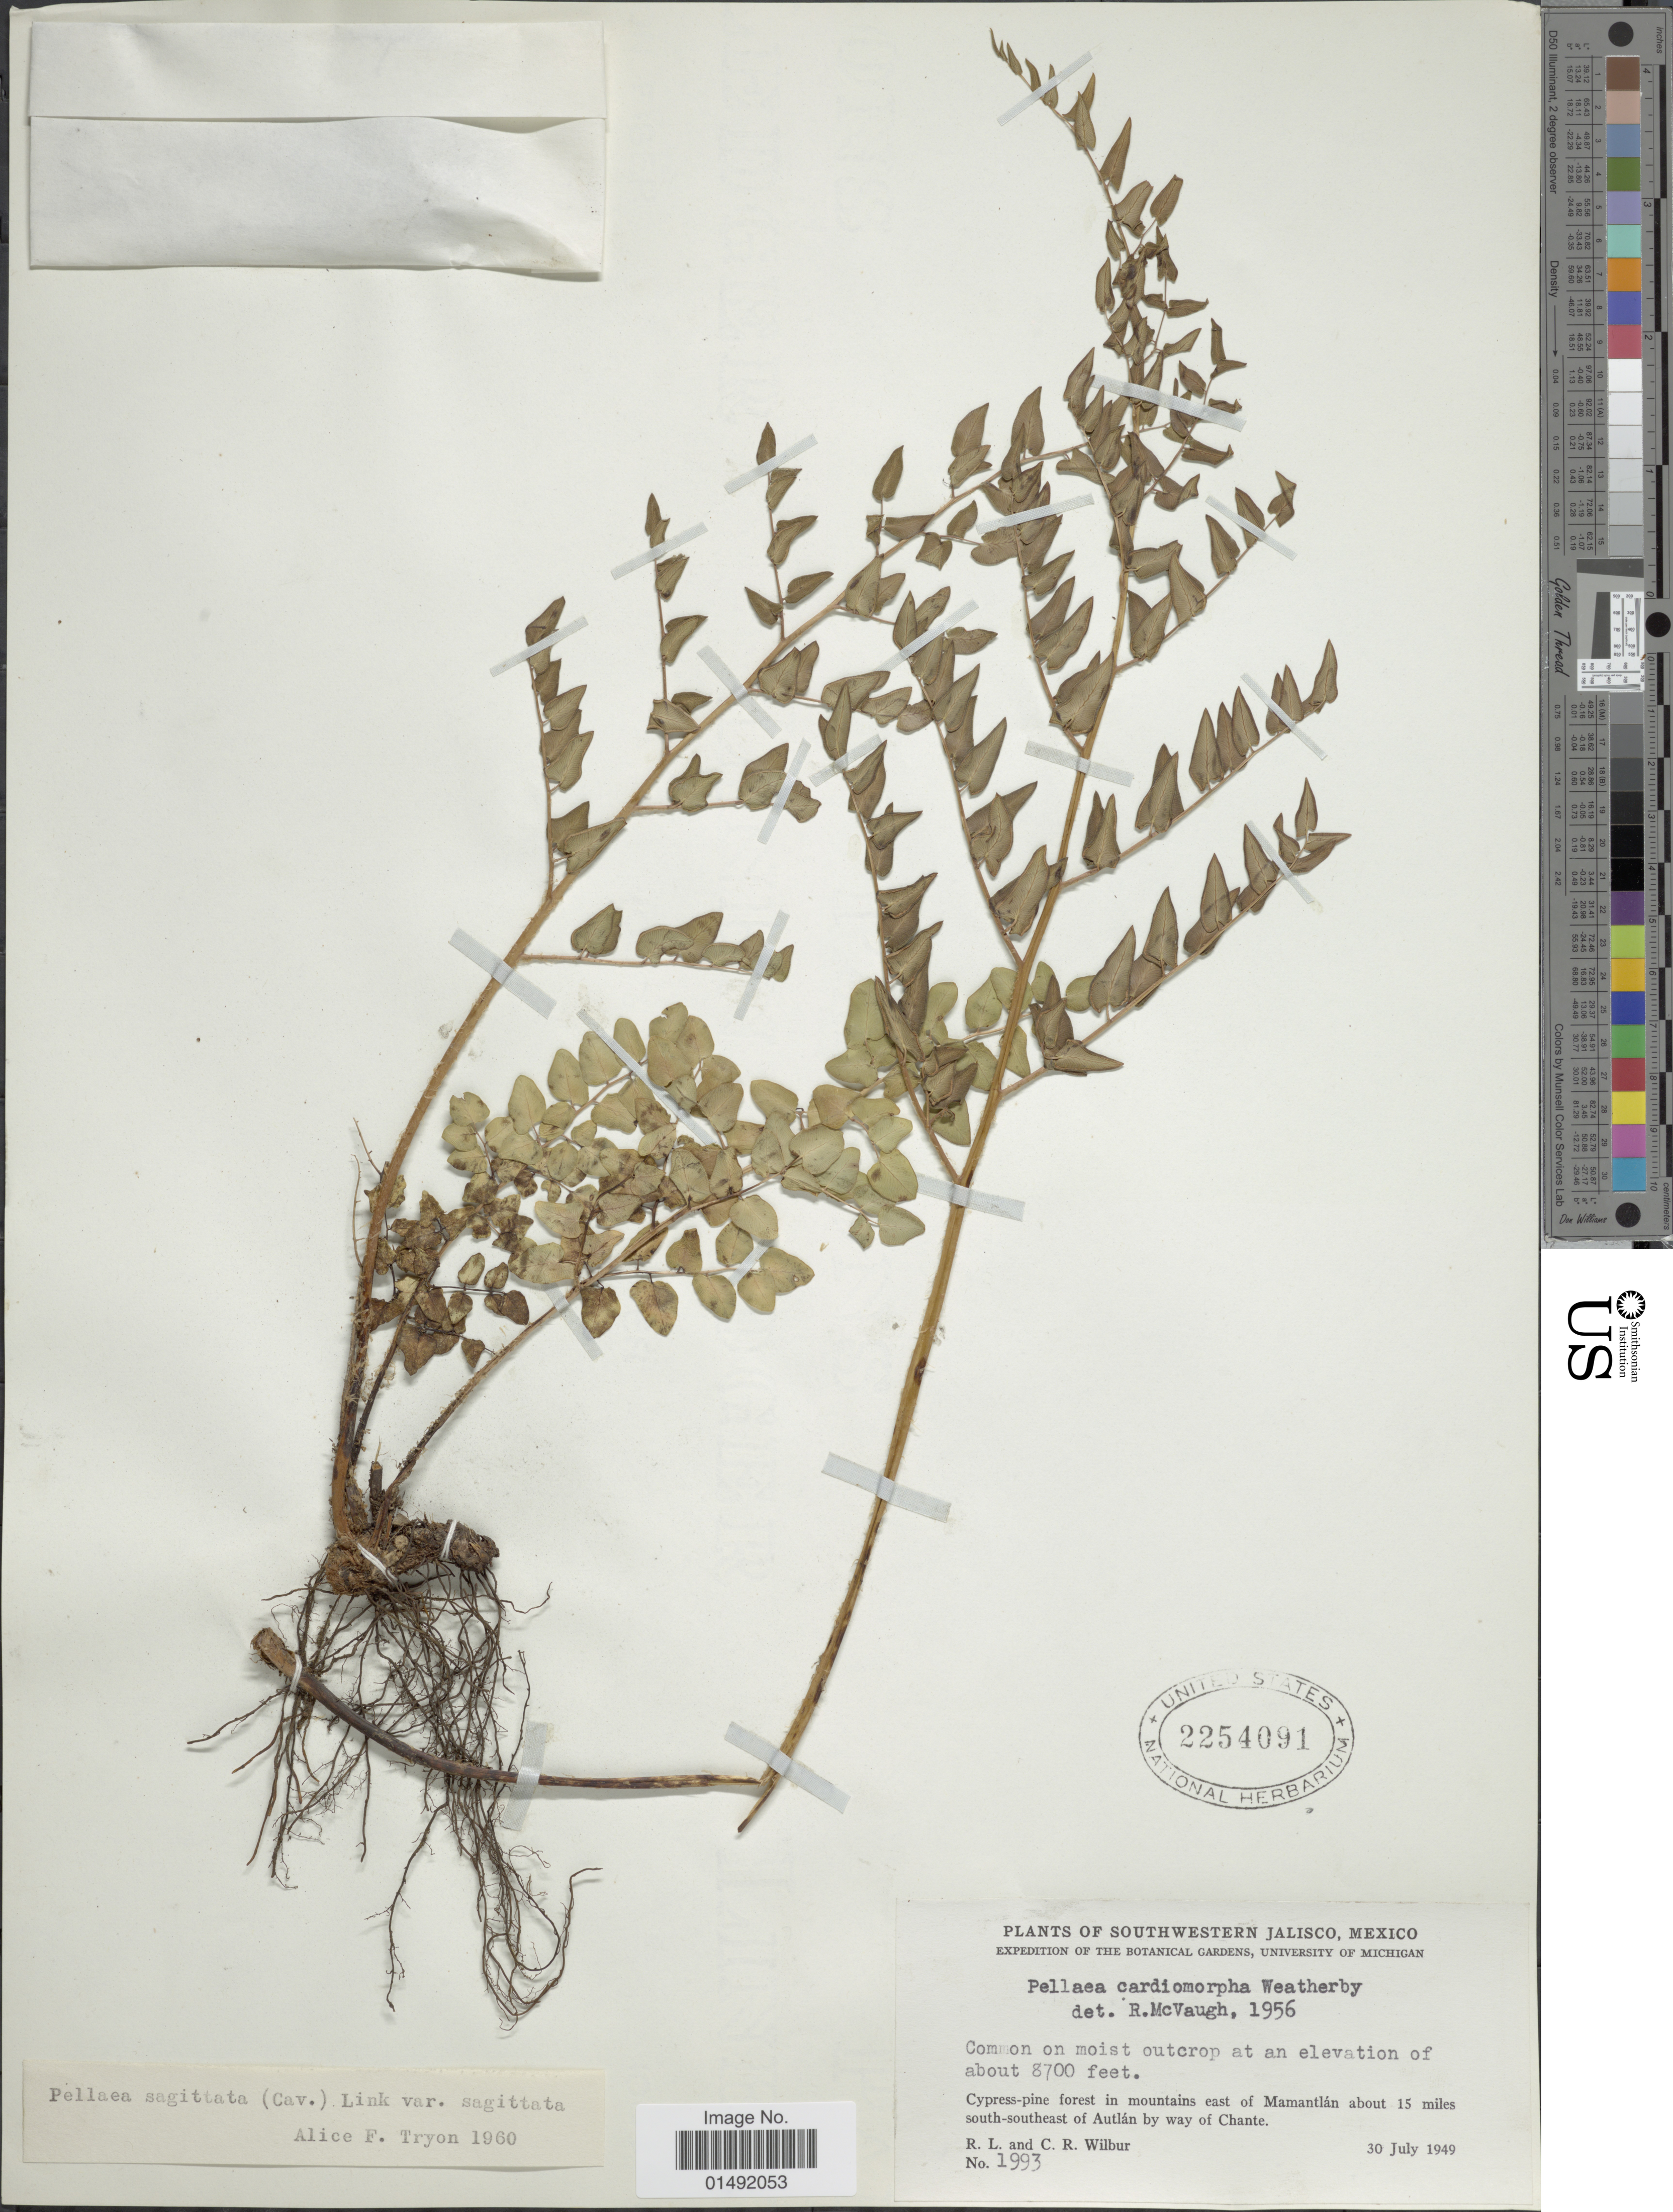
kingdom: Plantae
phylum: Tracheophyta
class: Polypodiopsida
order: Polypodiales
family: Pteridaceae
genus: Pellaea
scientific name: Pellaea sagittata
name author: (Cav.) Link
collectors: R. L. Wilbur & C. Wilbur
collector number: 1993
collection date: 1949-07-30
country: Mexico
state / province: Jalisco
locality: Southwestern Jalisco, Cypress-pine forest in mountains east of Mamantlán about 15 miles south-southeast of Autlán by way of Chante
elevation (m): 2652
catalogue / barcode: US 2254091